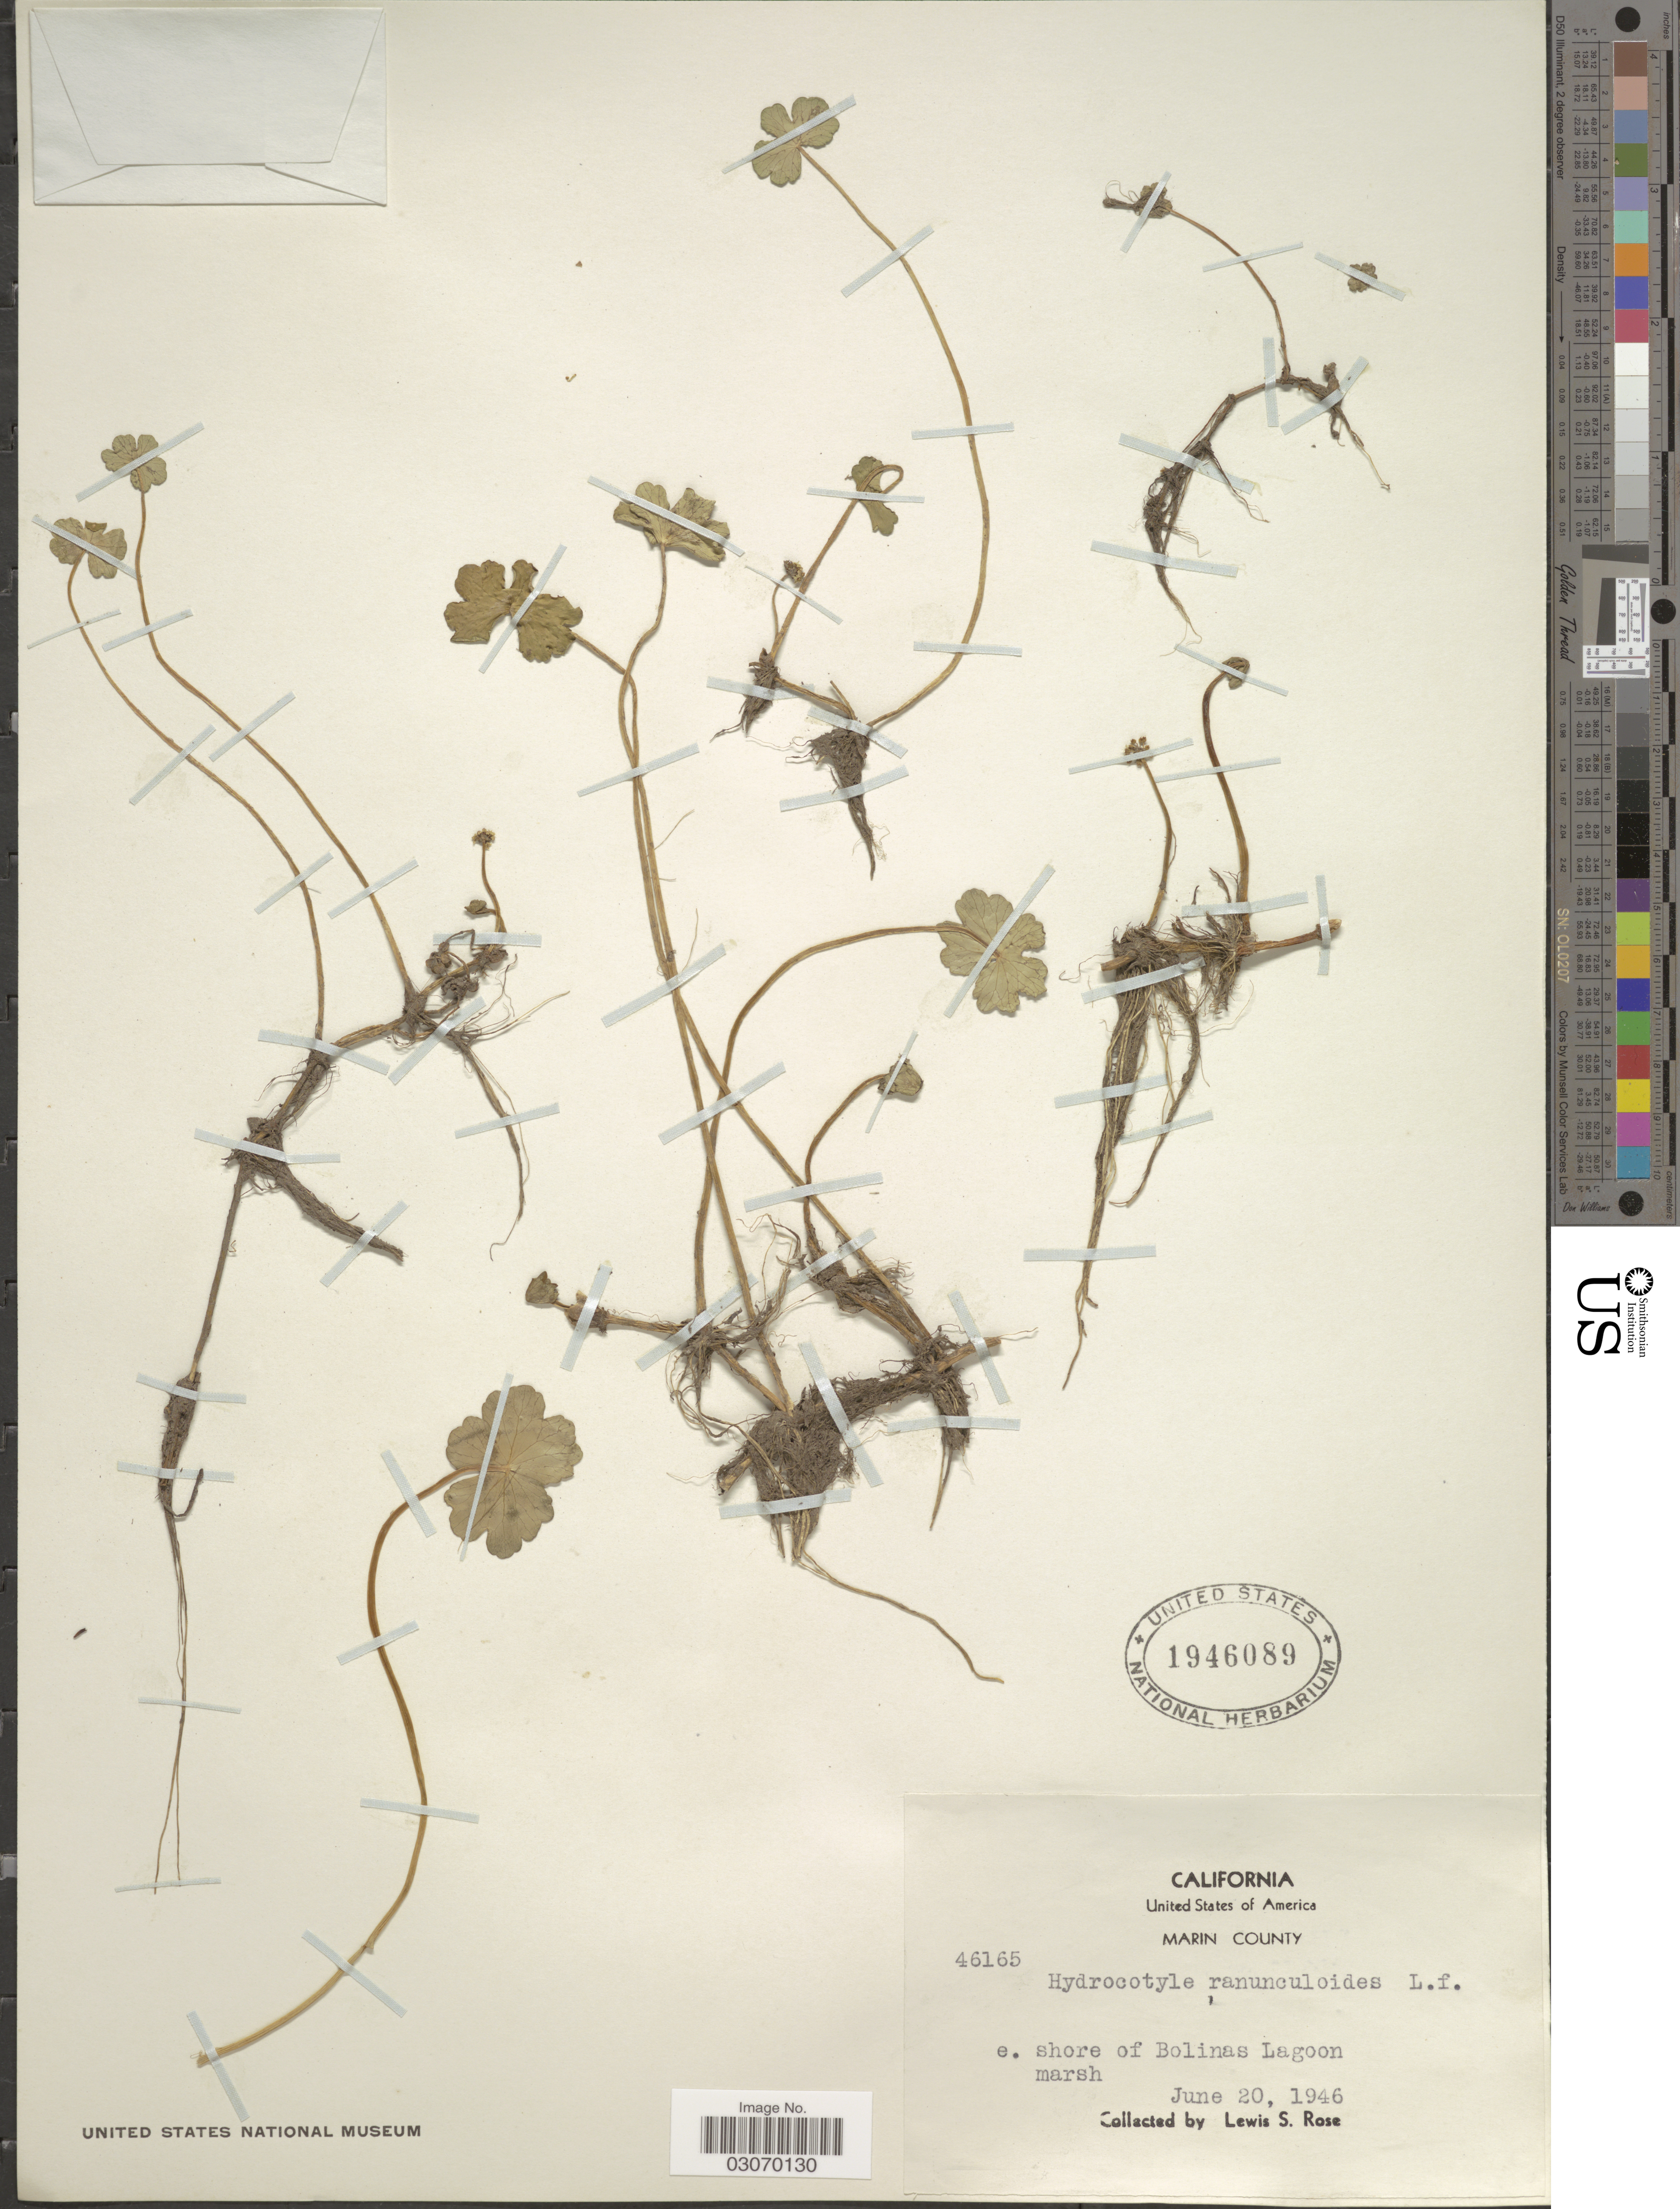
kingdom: Plantae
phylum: Tracheophyta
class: Magnoliopsida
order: Apiales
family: Araliaceae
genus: Hydrocotyle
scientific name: Hydrocotyle ranunculoides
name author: L. f.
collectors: L. S. Rose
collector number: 46165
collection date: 1946-06-20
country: United States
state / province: California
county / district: Marin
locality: Marin County, e. shore of Bolinas Lagoon marsh.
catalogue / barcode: US 1946089